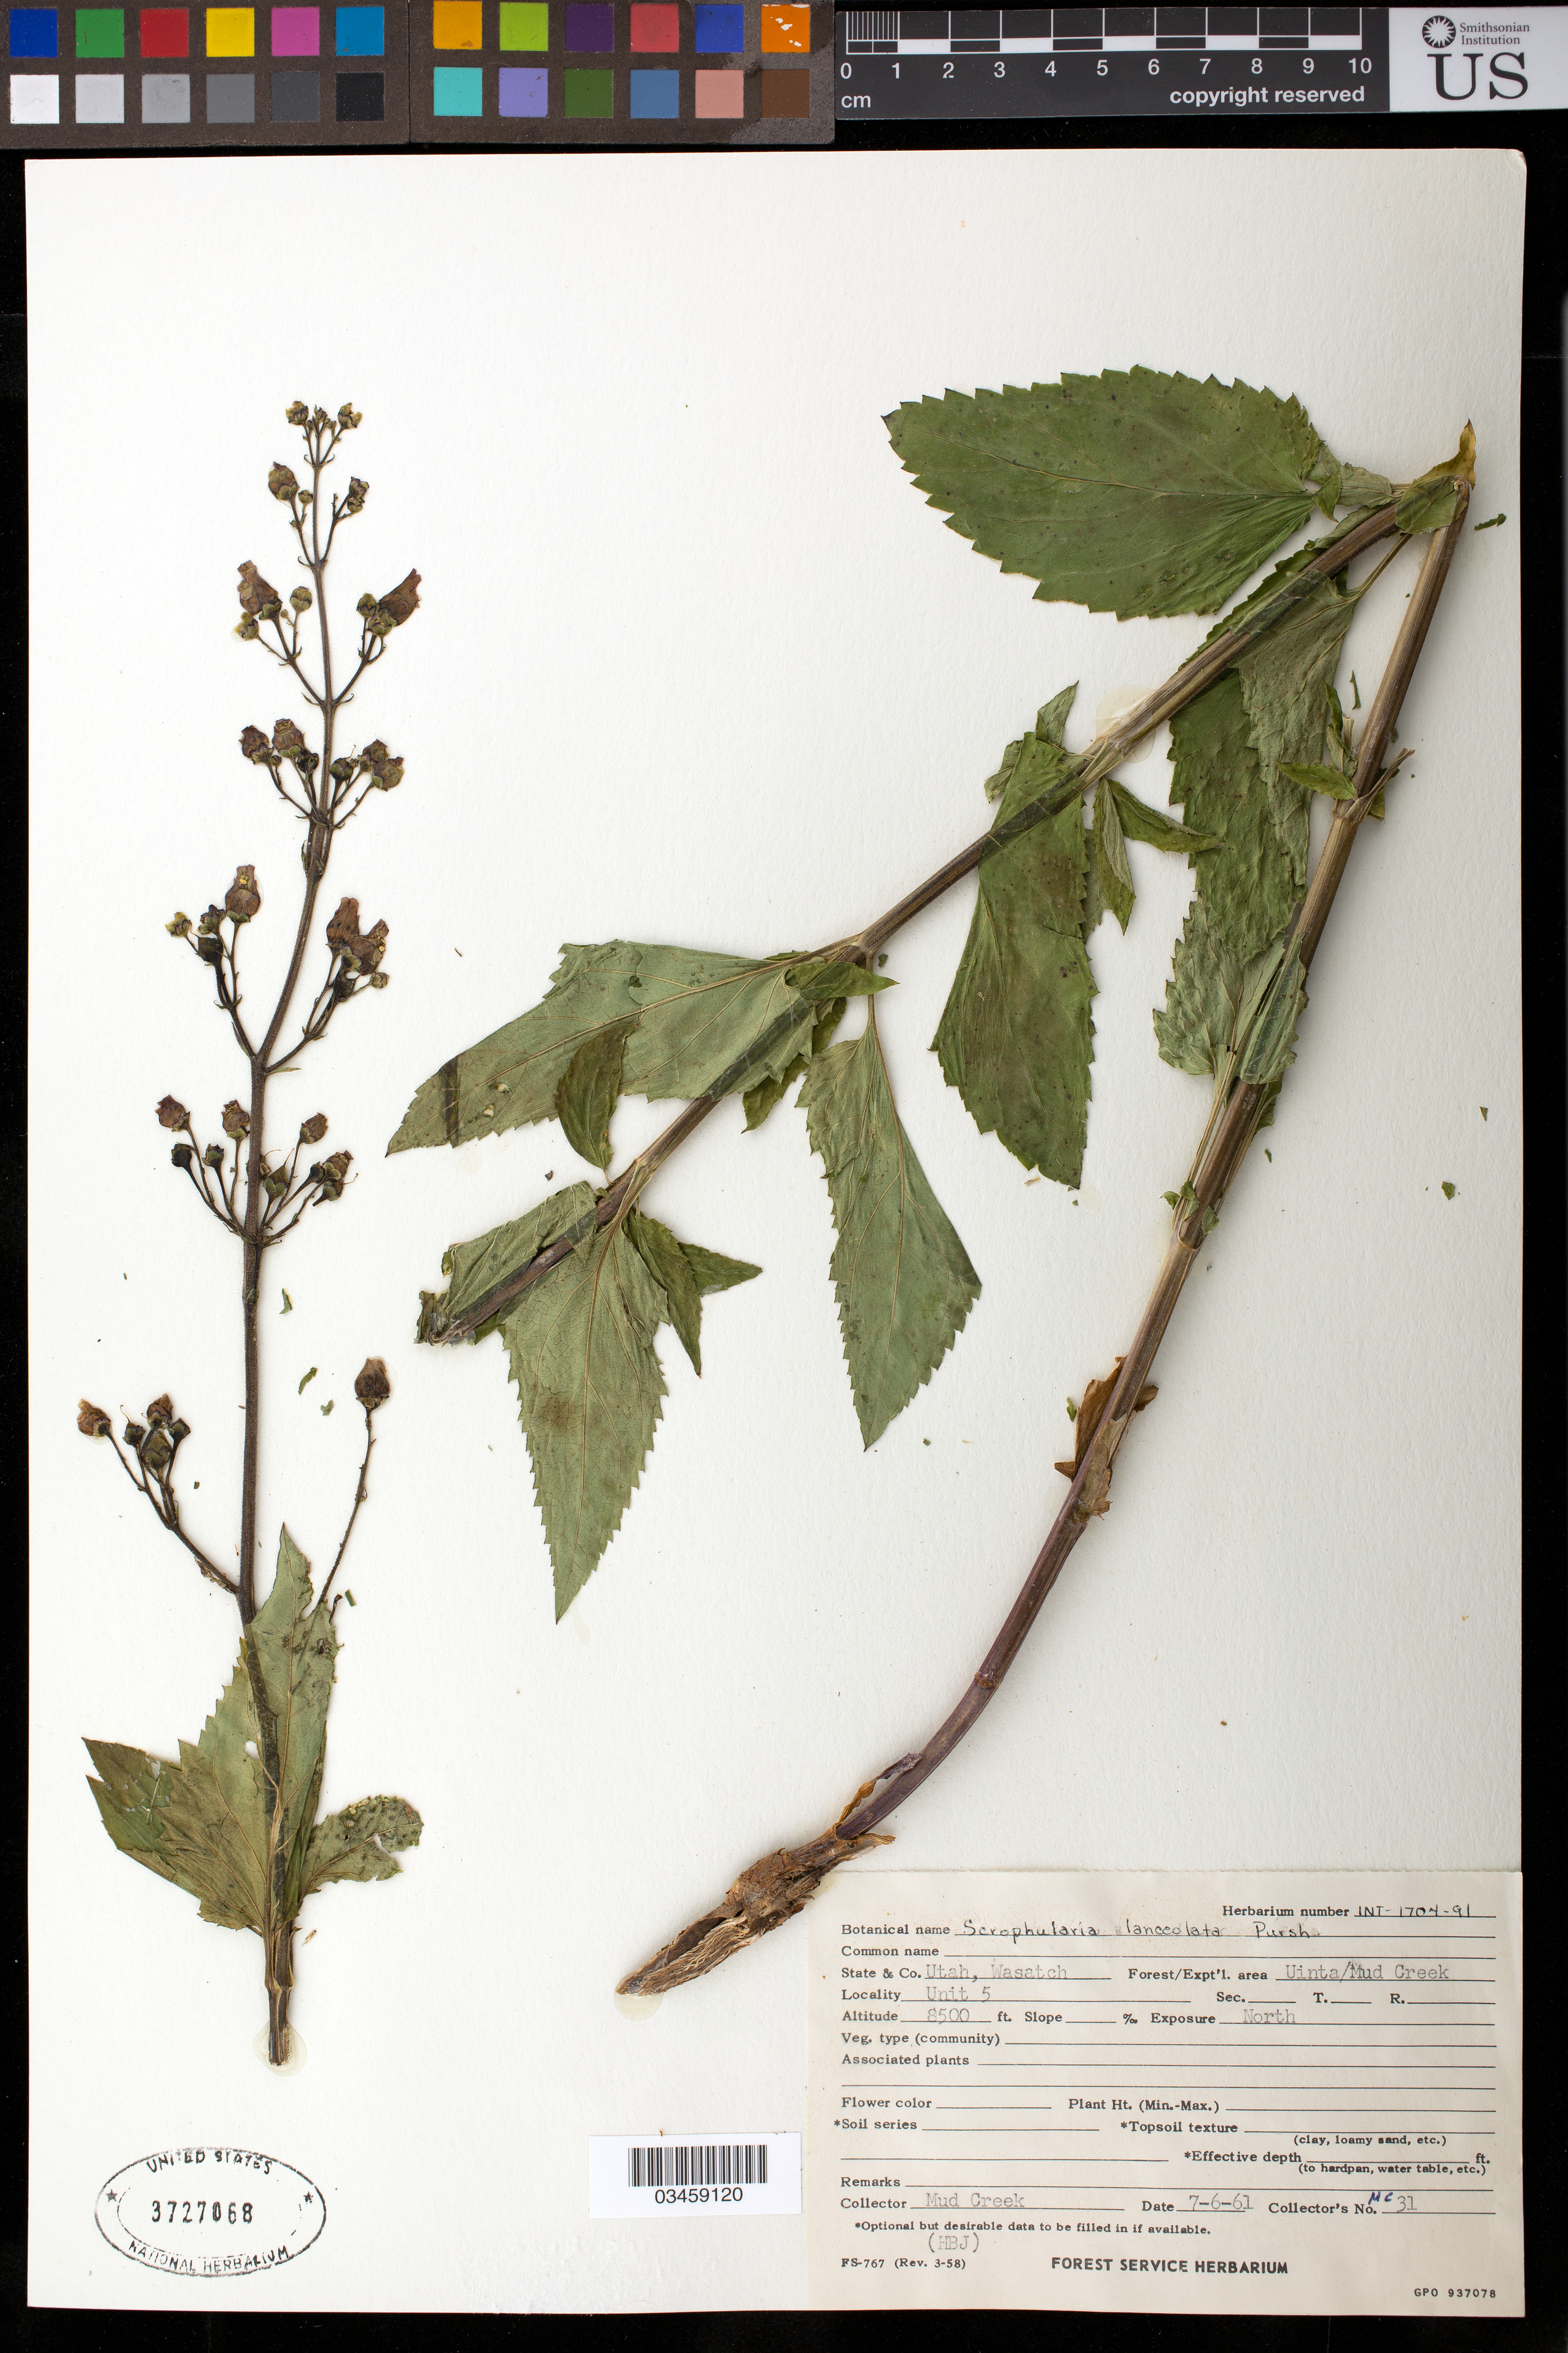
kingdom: Plantae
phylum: Tracheophyta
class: Magnoliopsida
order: Lamiales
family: Scrophulariaceae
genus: Scrophularia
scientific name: Scrophularia lanceolata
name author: Pursh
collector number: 31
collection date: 1961-07-06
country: United States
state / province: Utah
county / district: Wasatch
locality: Uinta/Mud Creek, Unit 5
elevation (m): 2591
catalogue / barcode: US 3727068